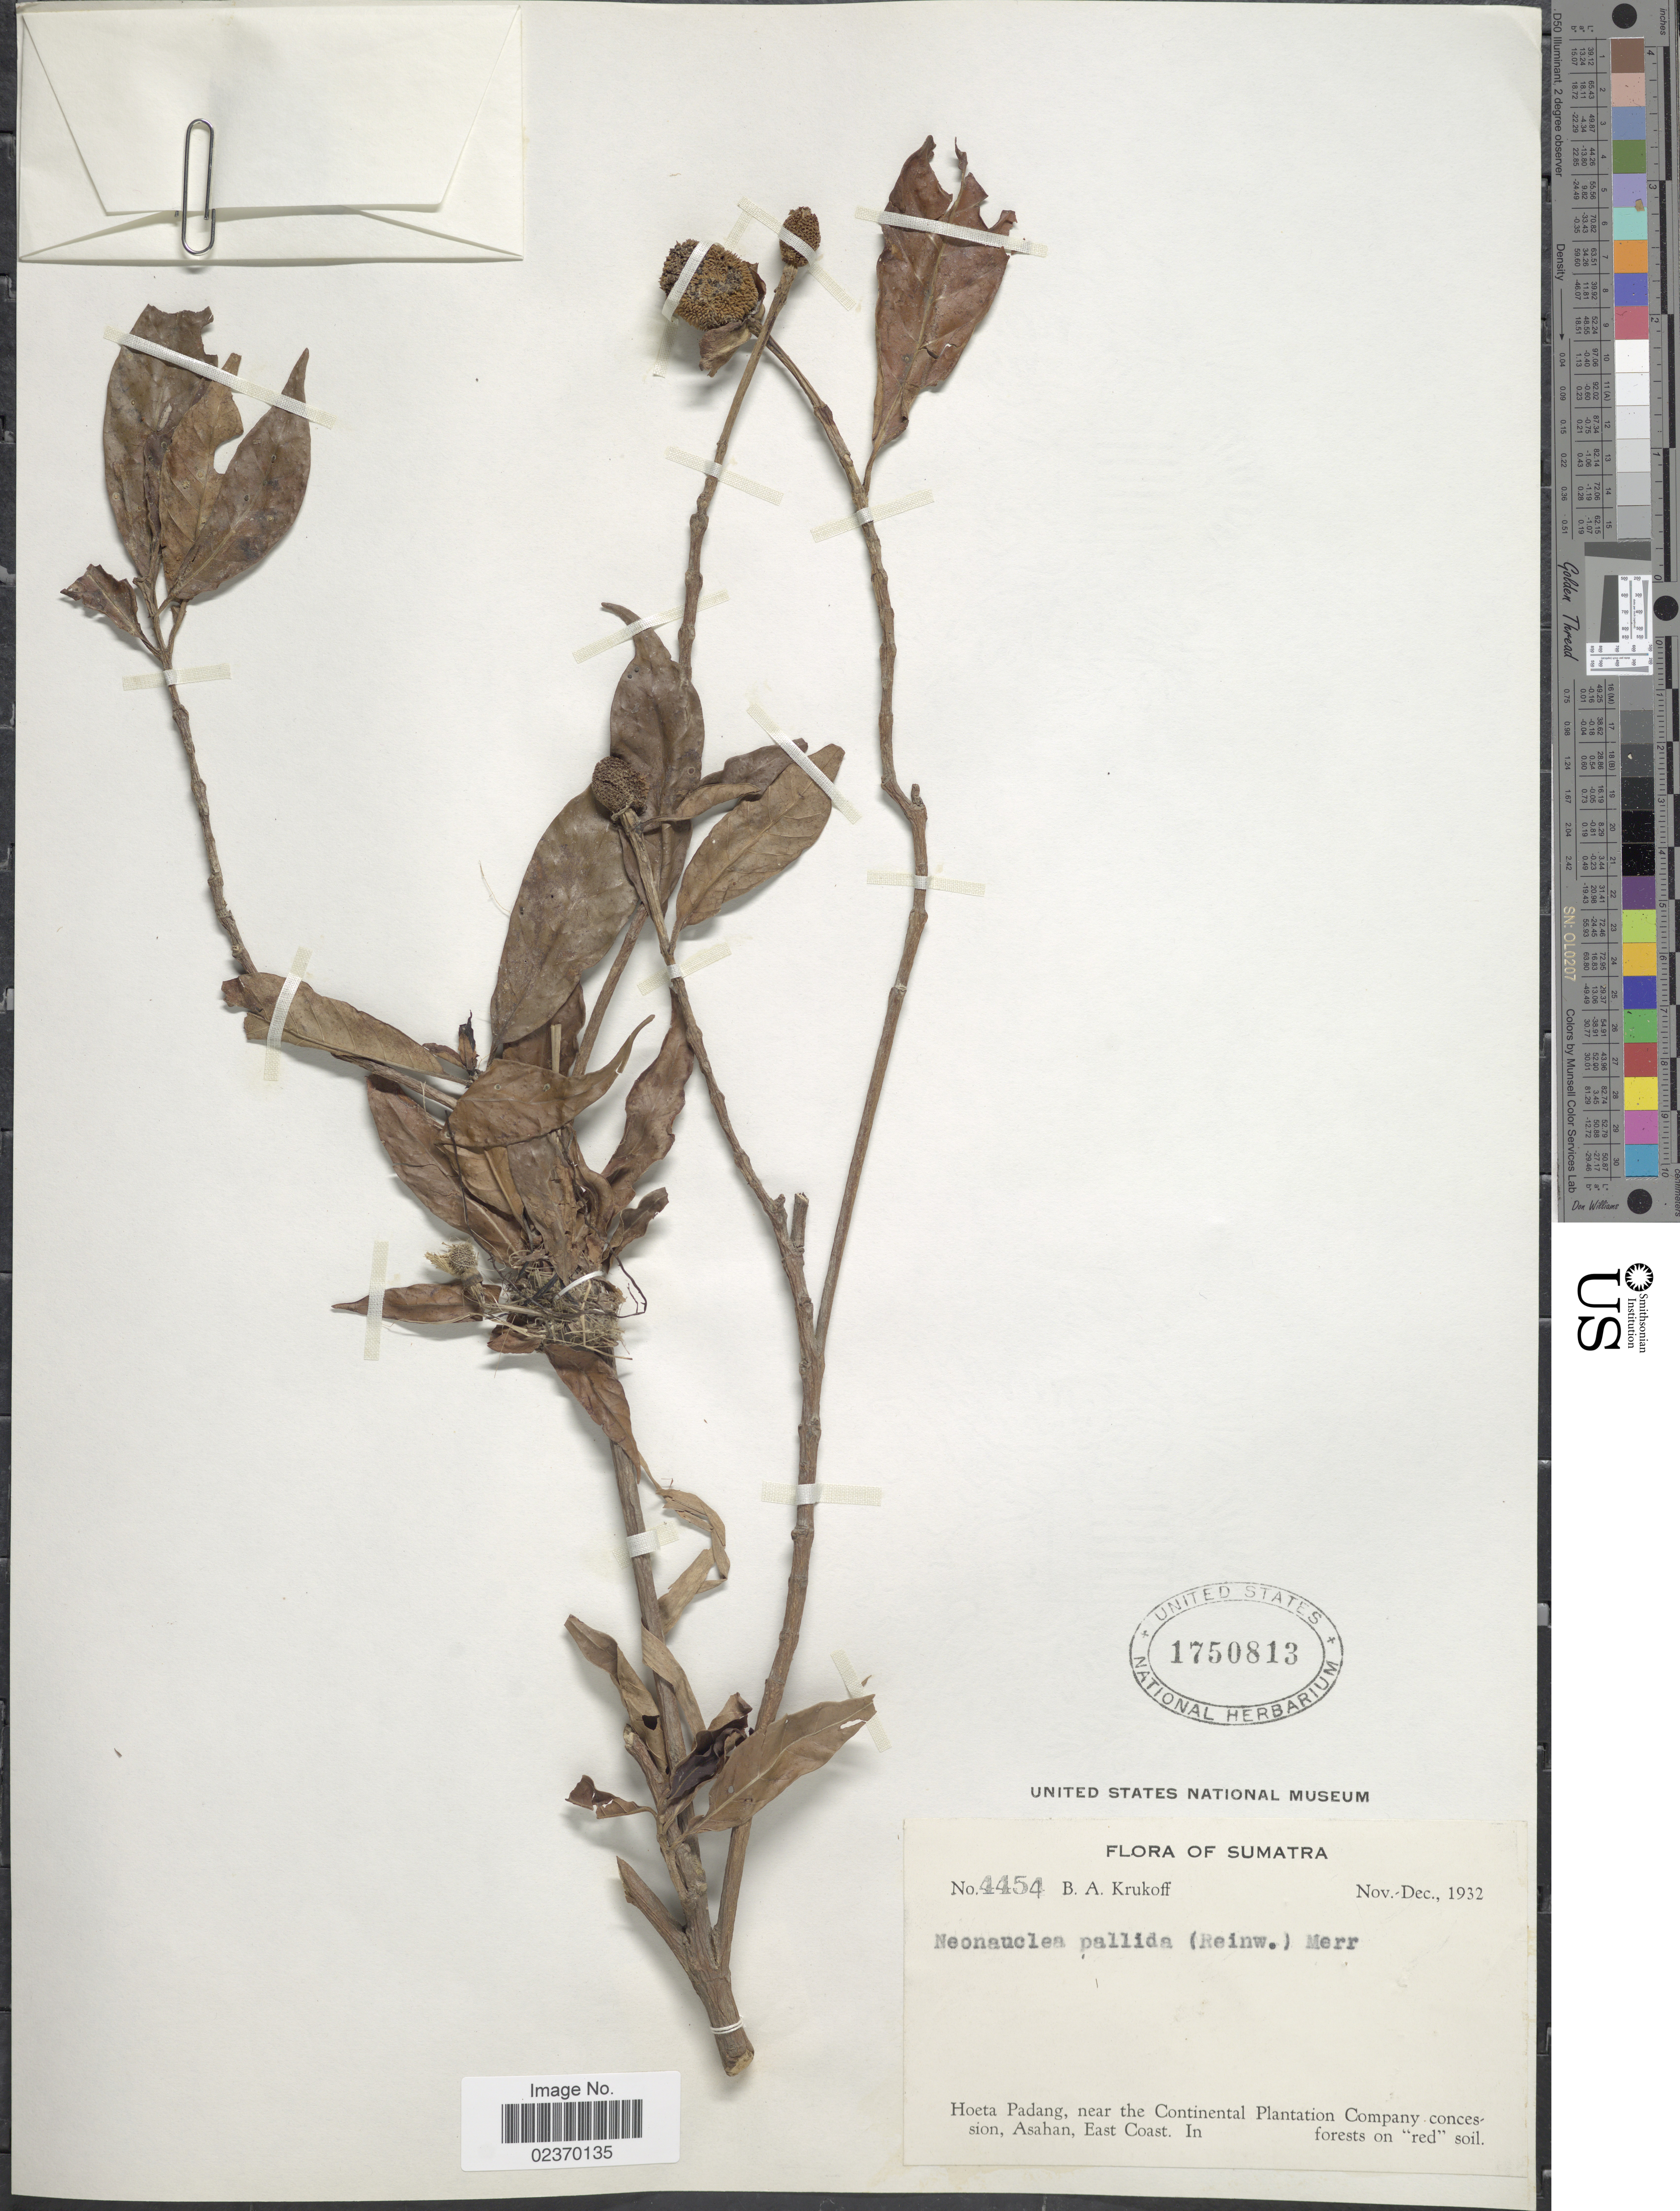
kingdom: Plantae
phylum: Tracheophyta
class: Magnoliopsida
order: Gentianales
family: Rubiaceae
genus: Neonauclea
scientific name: Neonauclea pallida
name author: (Reinw. ex Havil.) Bakh. f.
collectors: B. A. Krukoff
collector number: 4454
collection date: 1932-11/1932-12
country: Indonesia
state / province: Sumatra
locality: Hoeta Padang, near the Continental Plantation Company concession, Asahan, East Coast. In forests on 'red' soil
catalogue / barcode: US 1750813